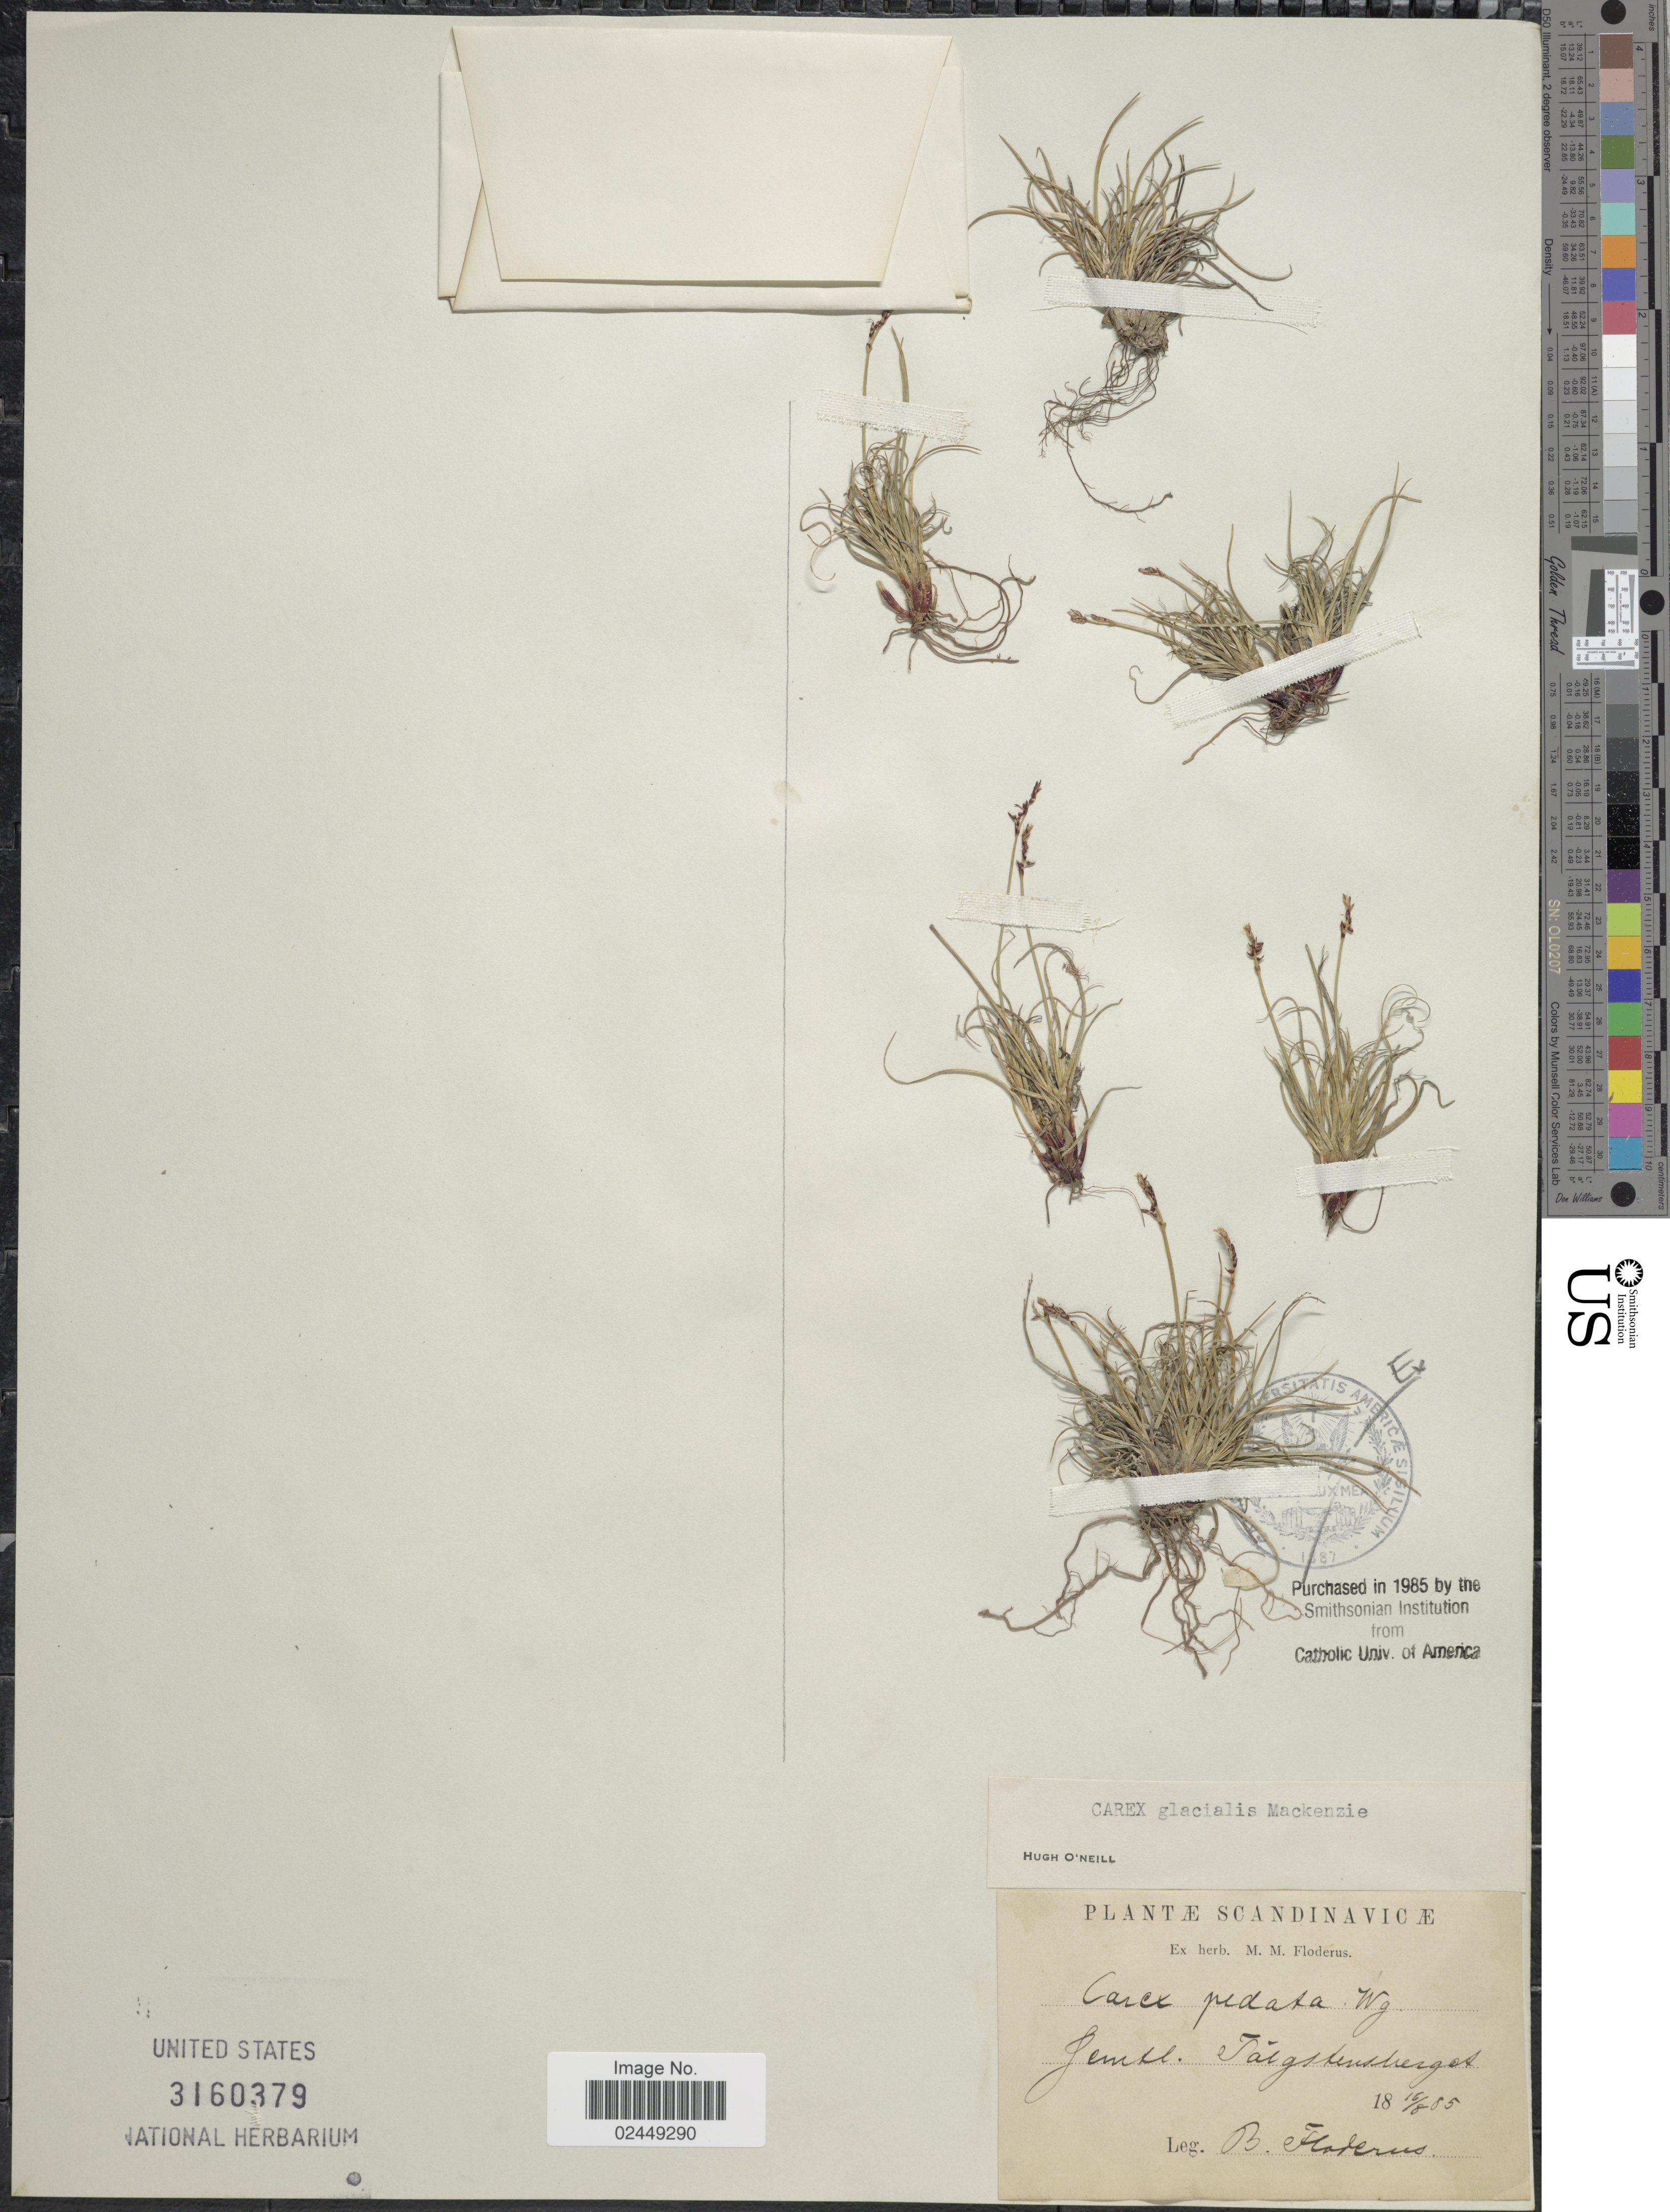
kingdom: Plantae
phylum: Tracheophyta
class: Liliopsida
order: Poales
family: Cyperaceae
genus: Carex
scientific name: Carex glacialis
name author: Mack.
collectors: B. G. O. Floderus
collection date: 1885-08-16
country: Sweden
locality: Scandinavicae, Jemtl., Talgstensberget [interpreted]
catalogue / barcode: US 3160379